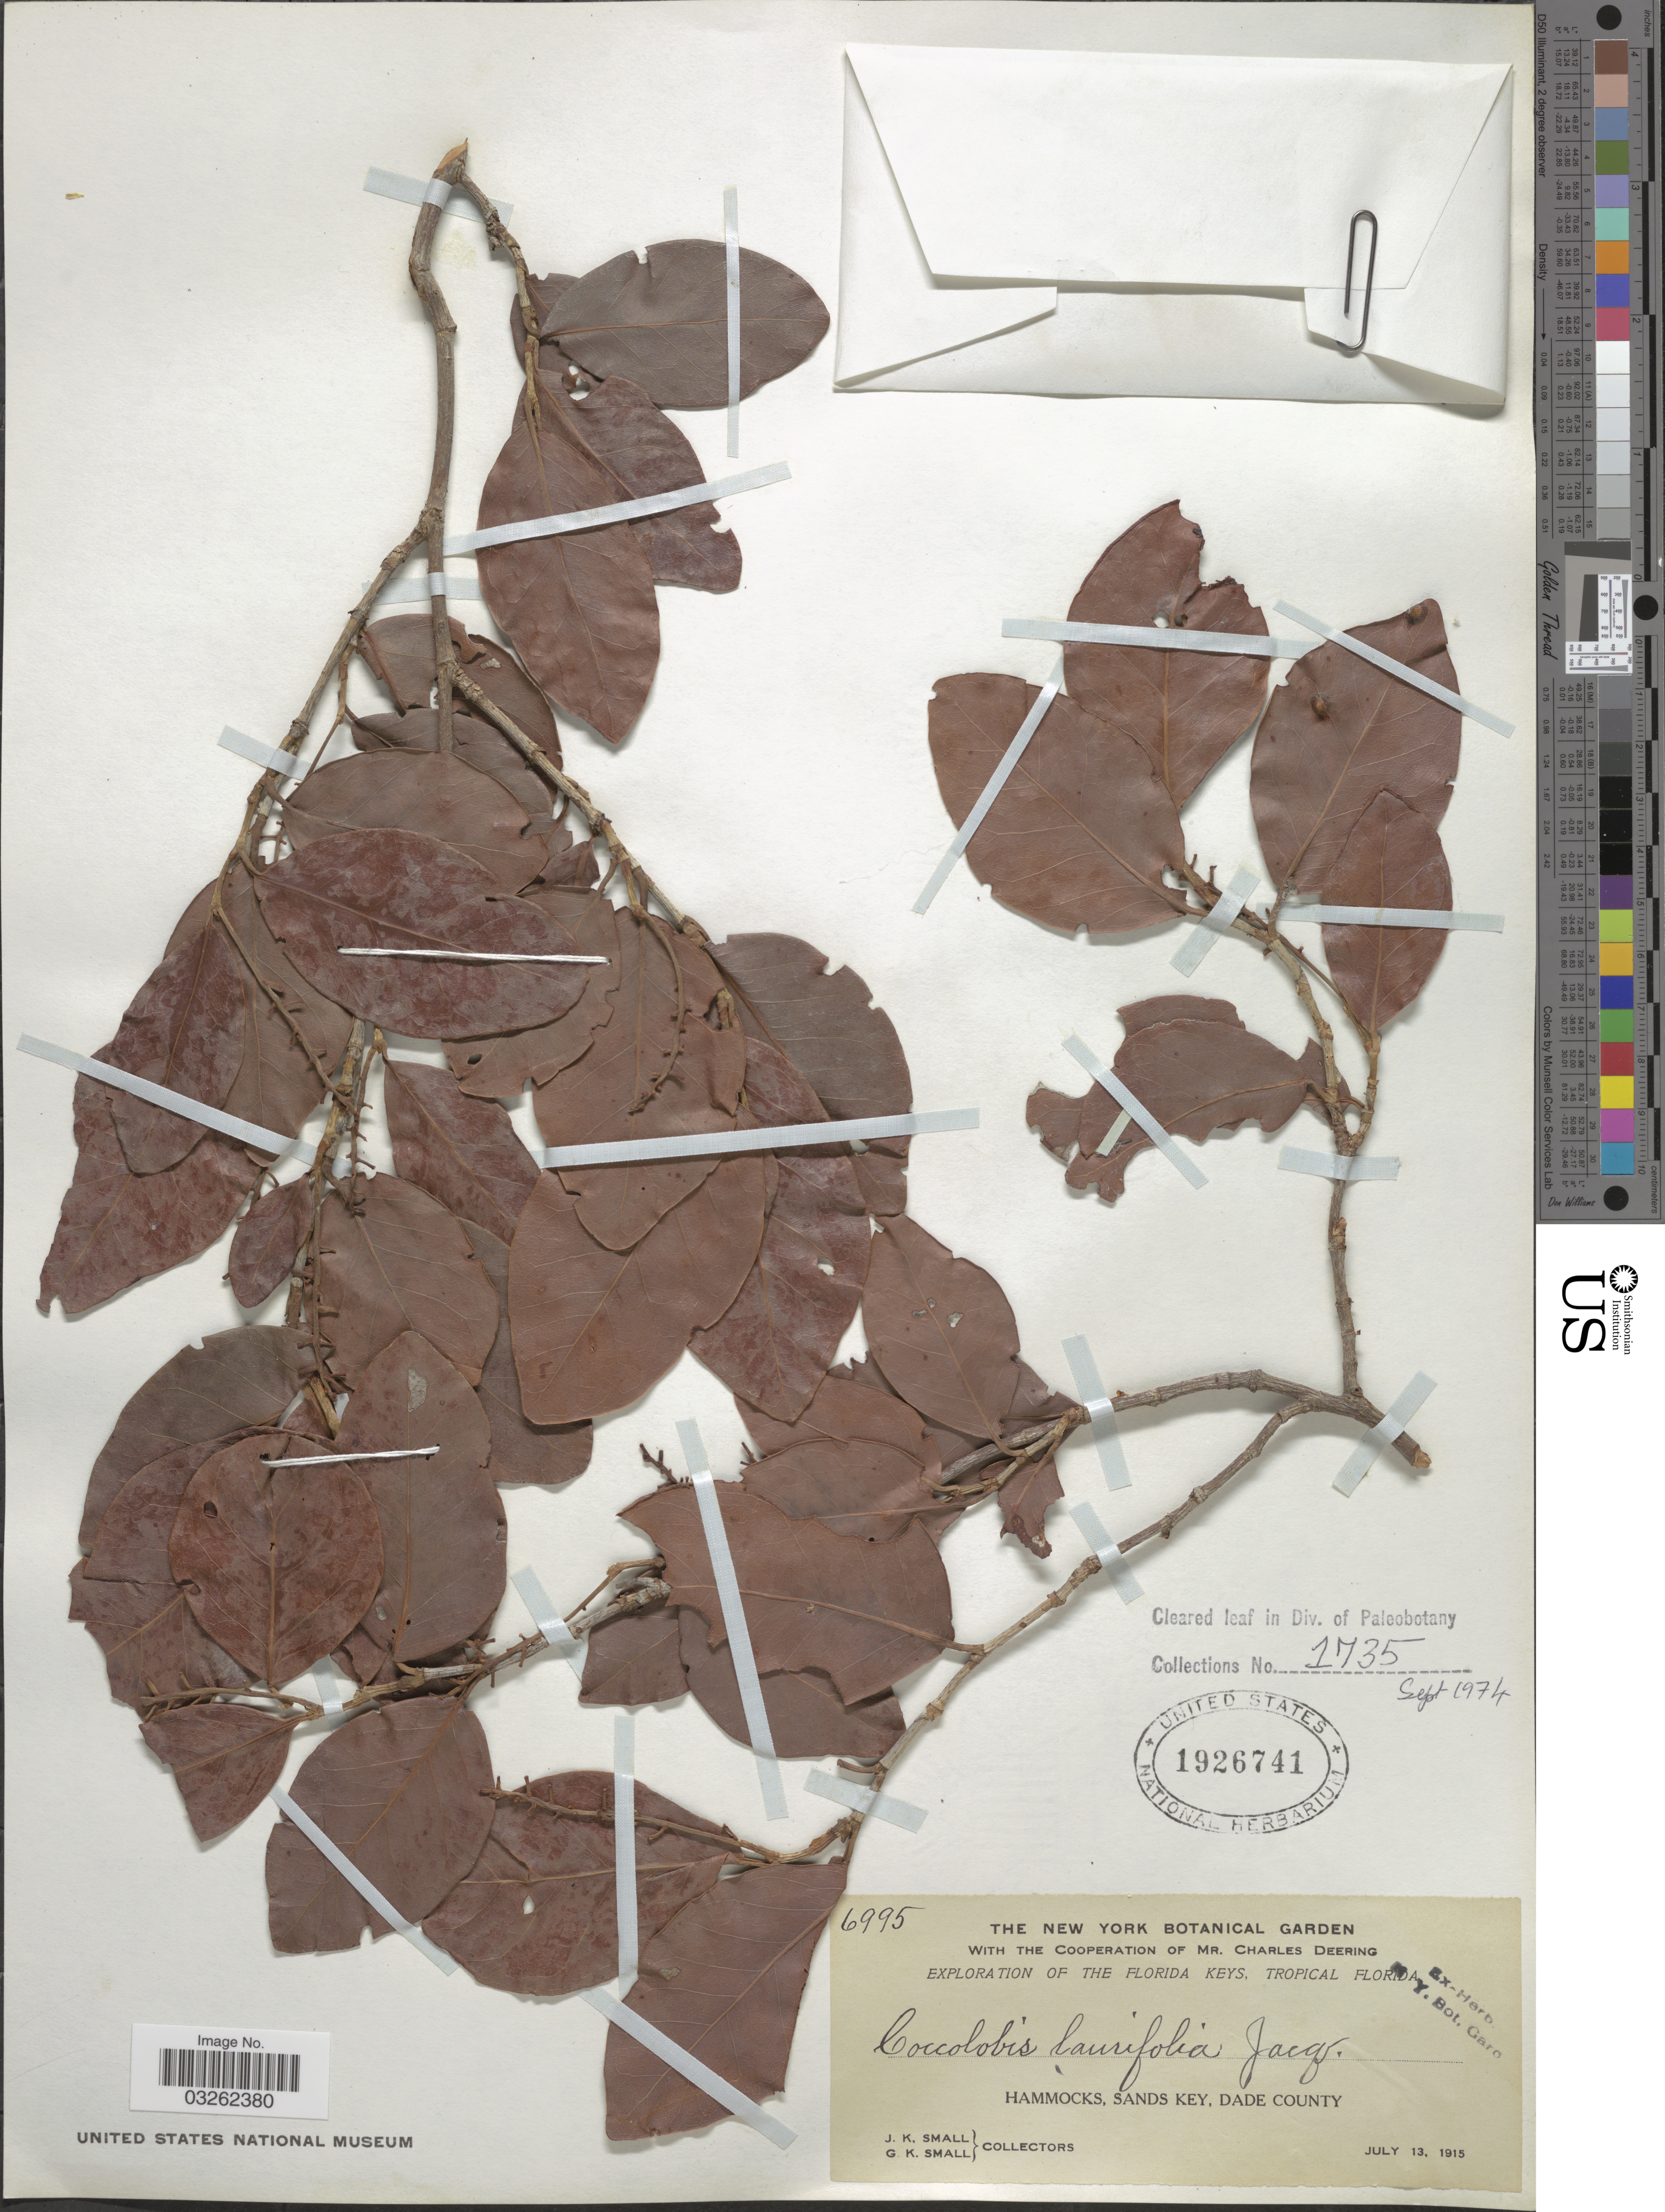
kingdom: Plantae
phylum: Tracheophyta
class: Magnoliopsida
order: Caryophyllales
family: Polygonaceae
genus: Coccoloba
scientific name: Coccoloba floridana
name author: Meisn. in DC.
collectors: J. K. Small & G. K. Small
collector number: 6995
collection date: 1915-07-13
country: United States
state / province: Florida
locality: The Florida Keys, Tropical Florida, Hammocks, Sands Key, Dade County.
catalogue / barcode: US 1926741